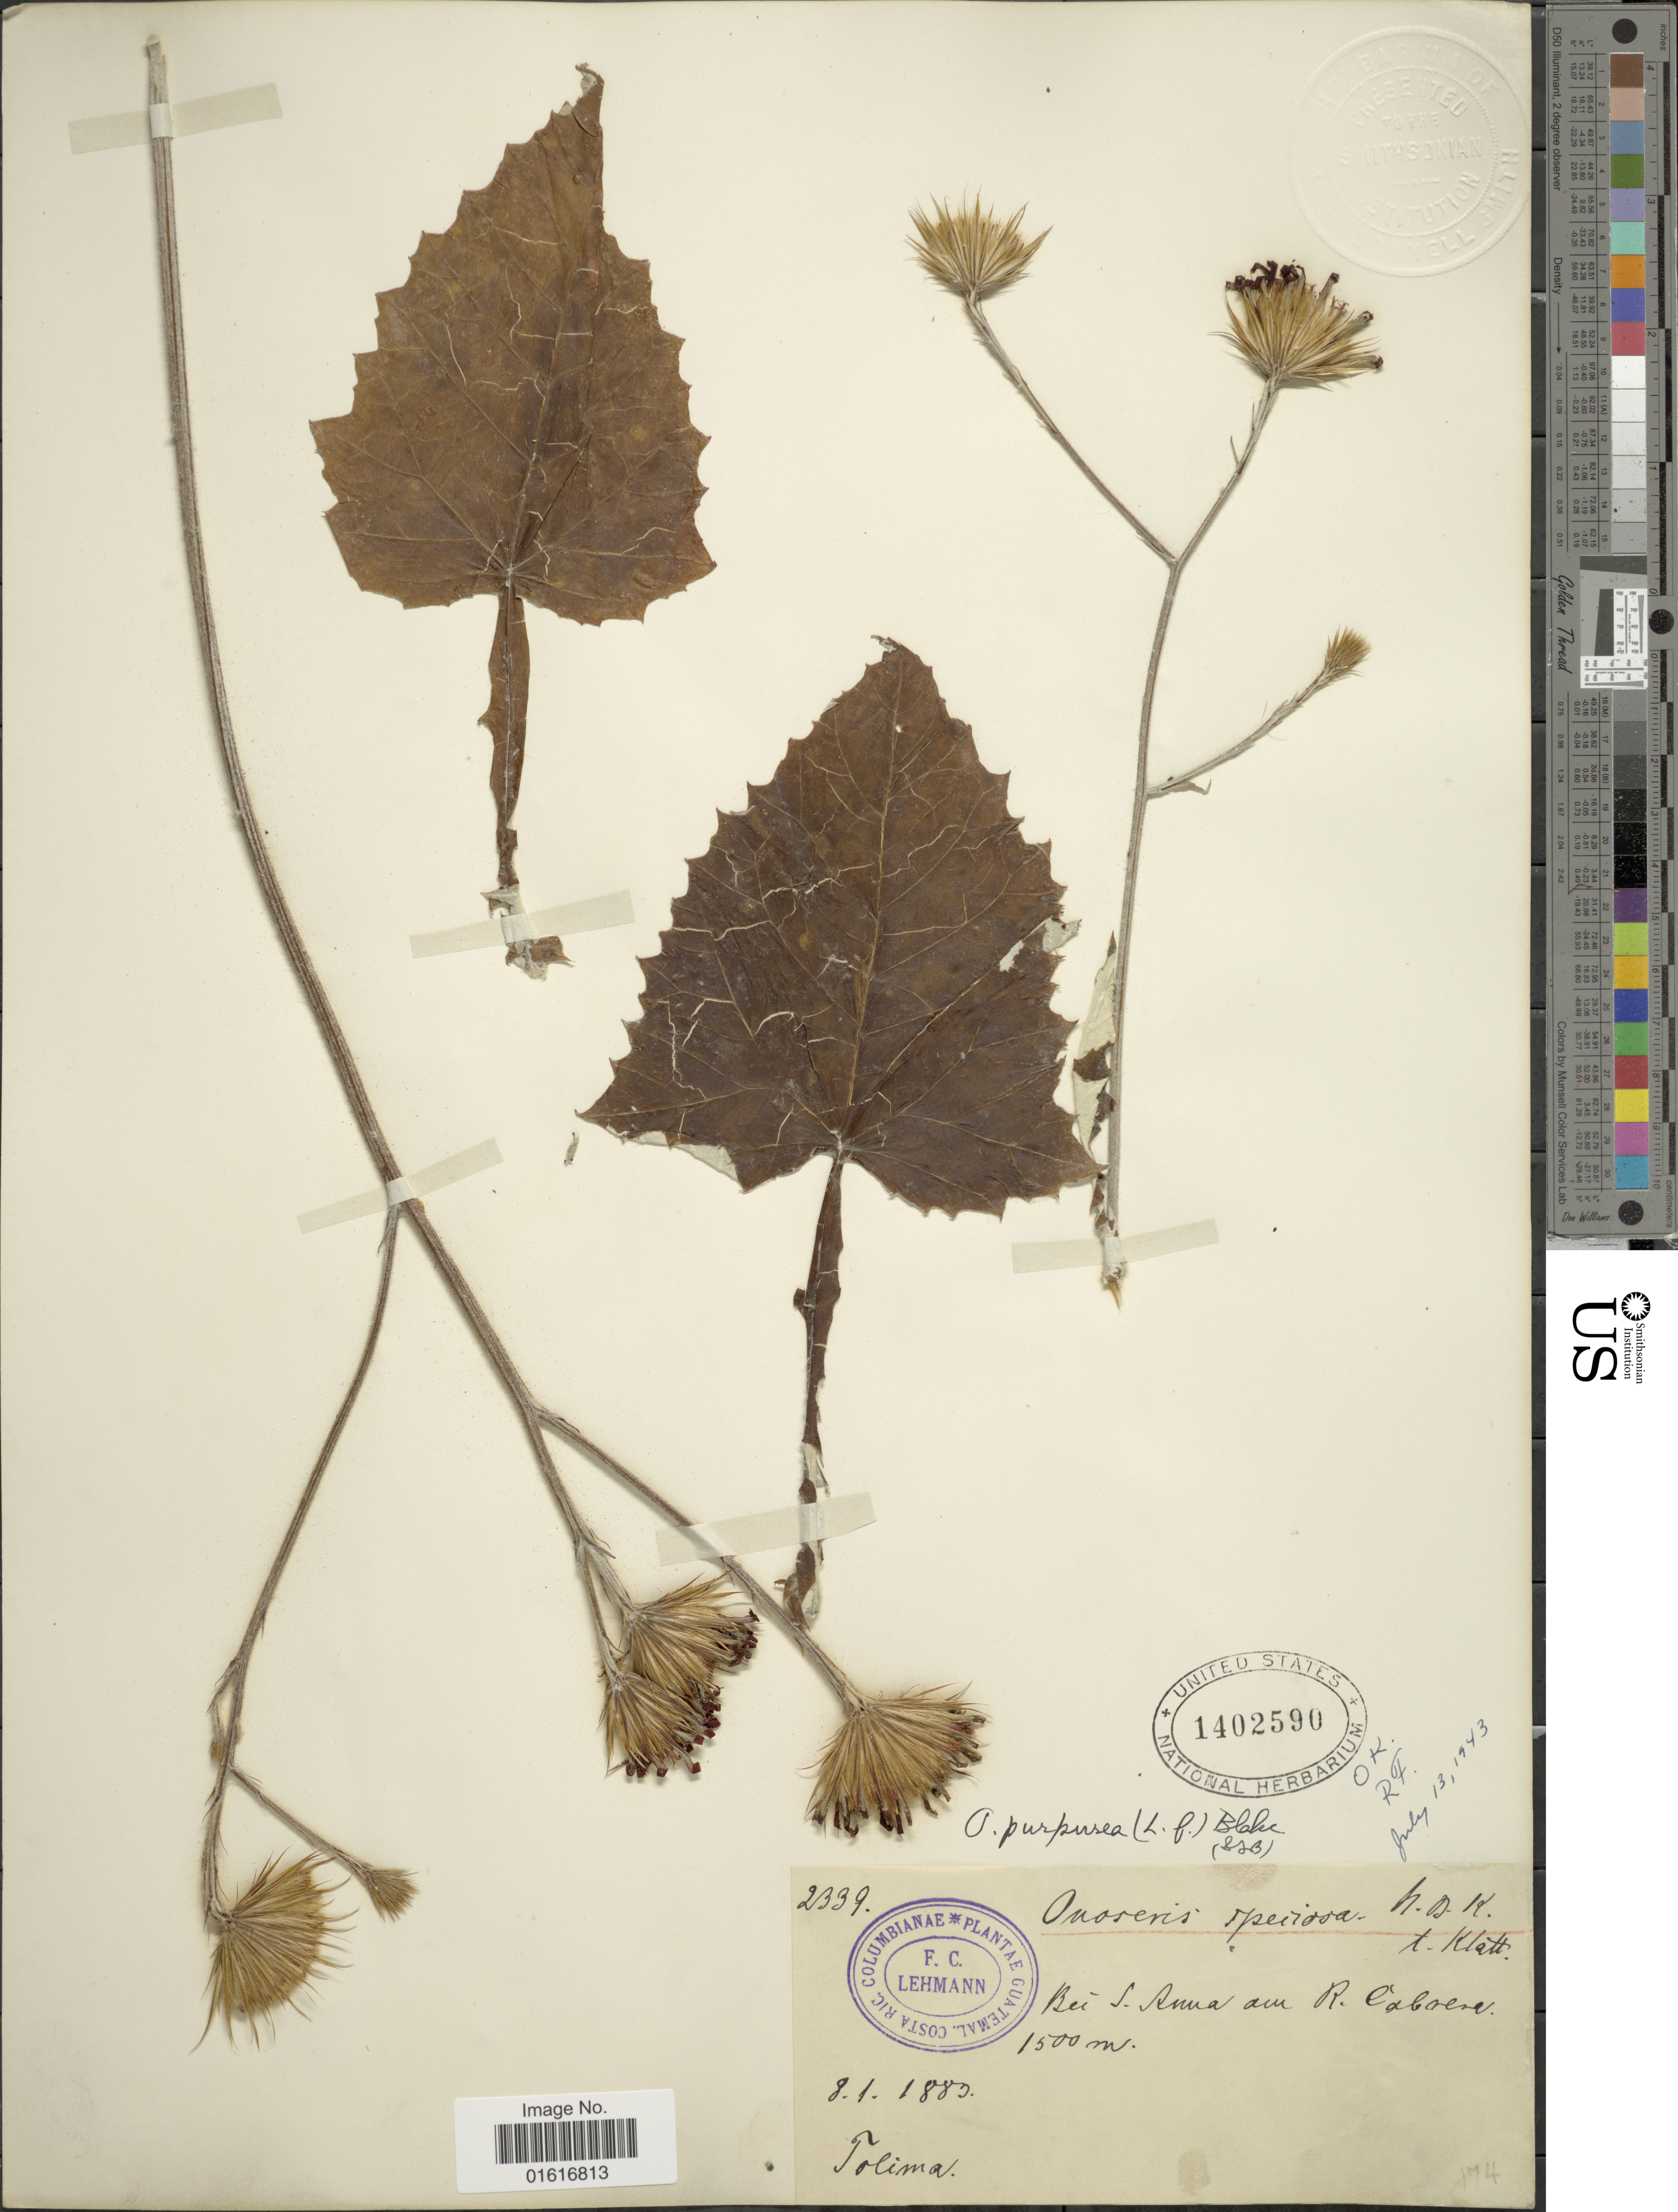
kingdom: Plantae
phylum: Tracheophyta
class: Magnoliopsida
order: Asterales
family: Asteraceae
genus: Onoseris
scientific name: Onoseris purpurea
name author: (L. f.) S.F. Blake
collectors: F. C. Lehmann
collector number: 2339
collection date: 1880-01-08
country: Colombia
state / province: Santander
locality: Bei S Rima am R. Cabrera [interpreted]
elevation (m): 1500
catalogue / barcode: US 1402590